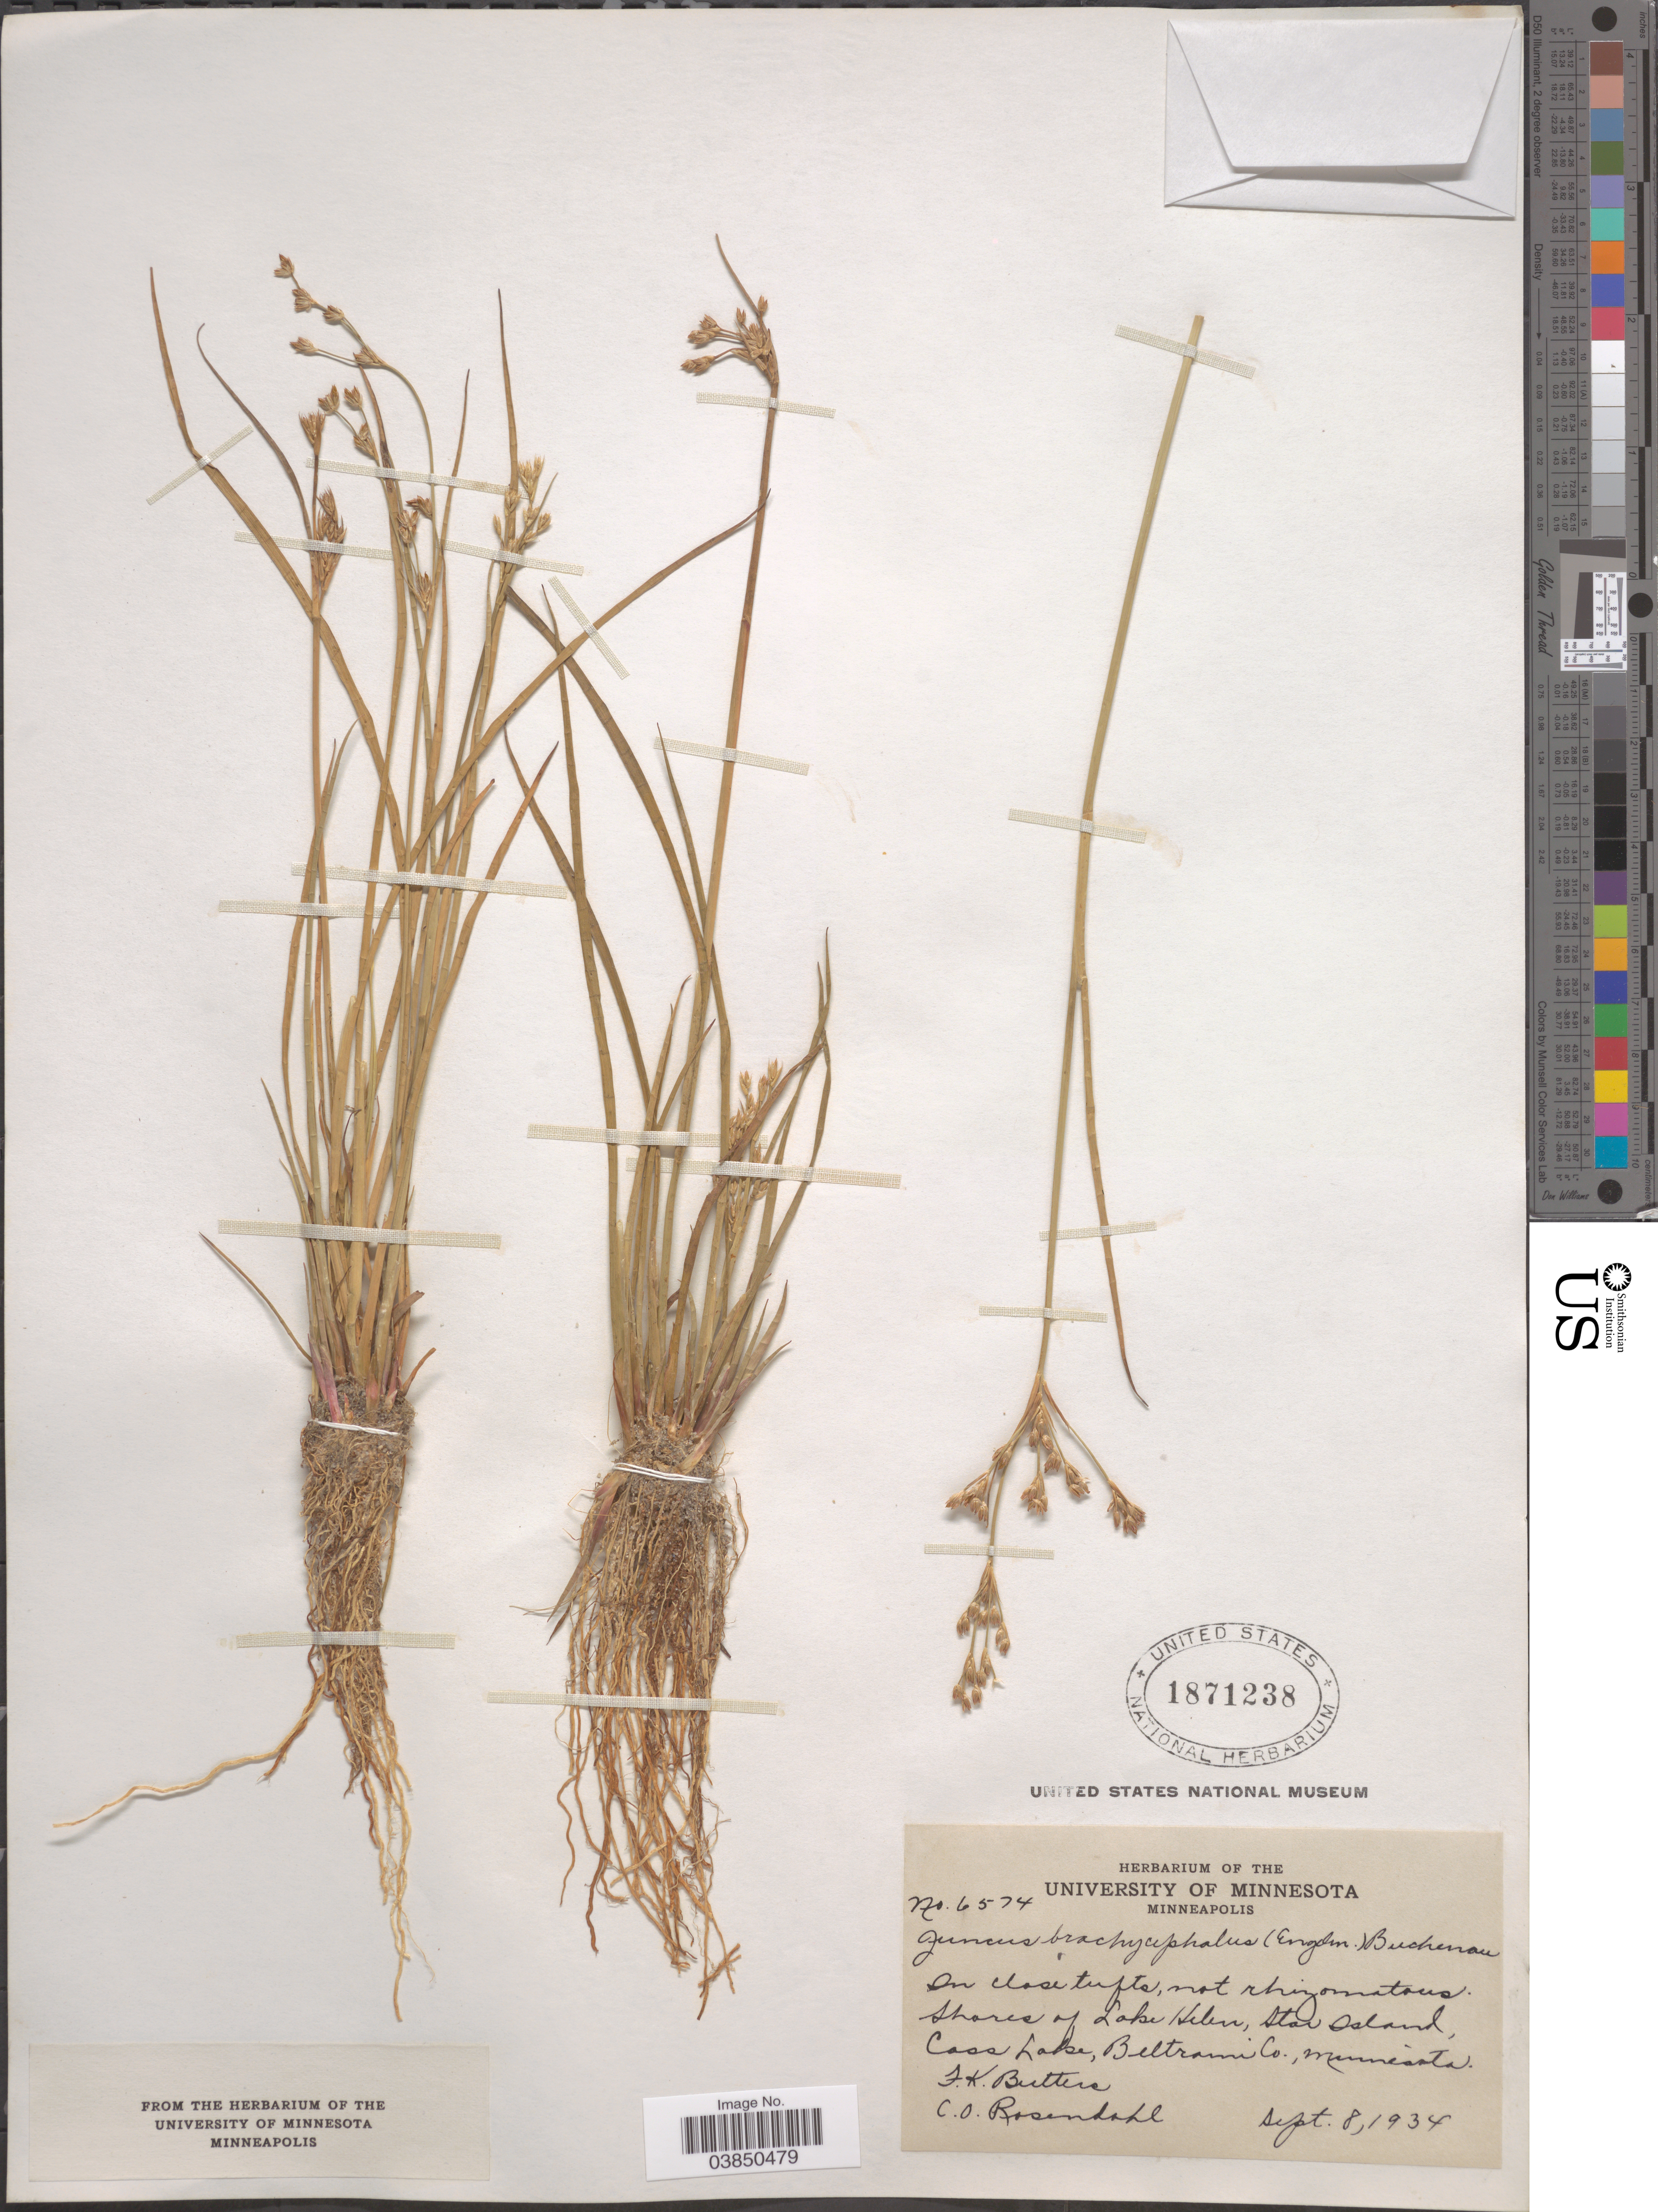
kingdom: Plantae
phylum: Tracheophyta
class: Liliopsida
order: Poales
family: Juncaceae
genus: Juncus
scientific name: Juncus brachycephalus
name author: (Engelm.) Buchenau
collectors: F. K. Butters & C. O. Rosendahl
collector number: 6574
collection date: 1934-09-08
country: United States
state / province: Minnesota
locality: Shores of Lake Helen, Star Island, Cass Lake, Beltrami Co.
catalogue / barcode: US 1871238